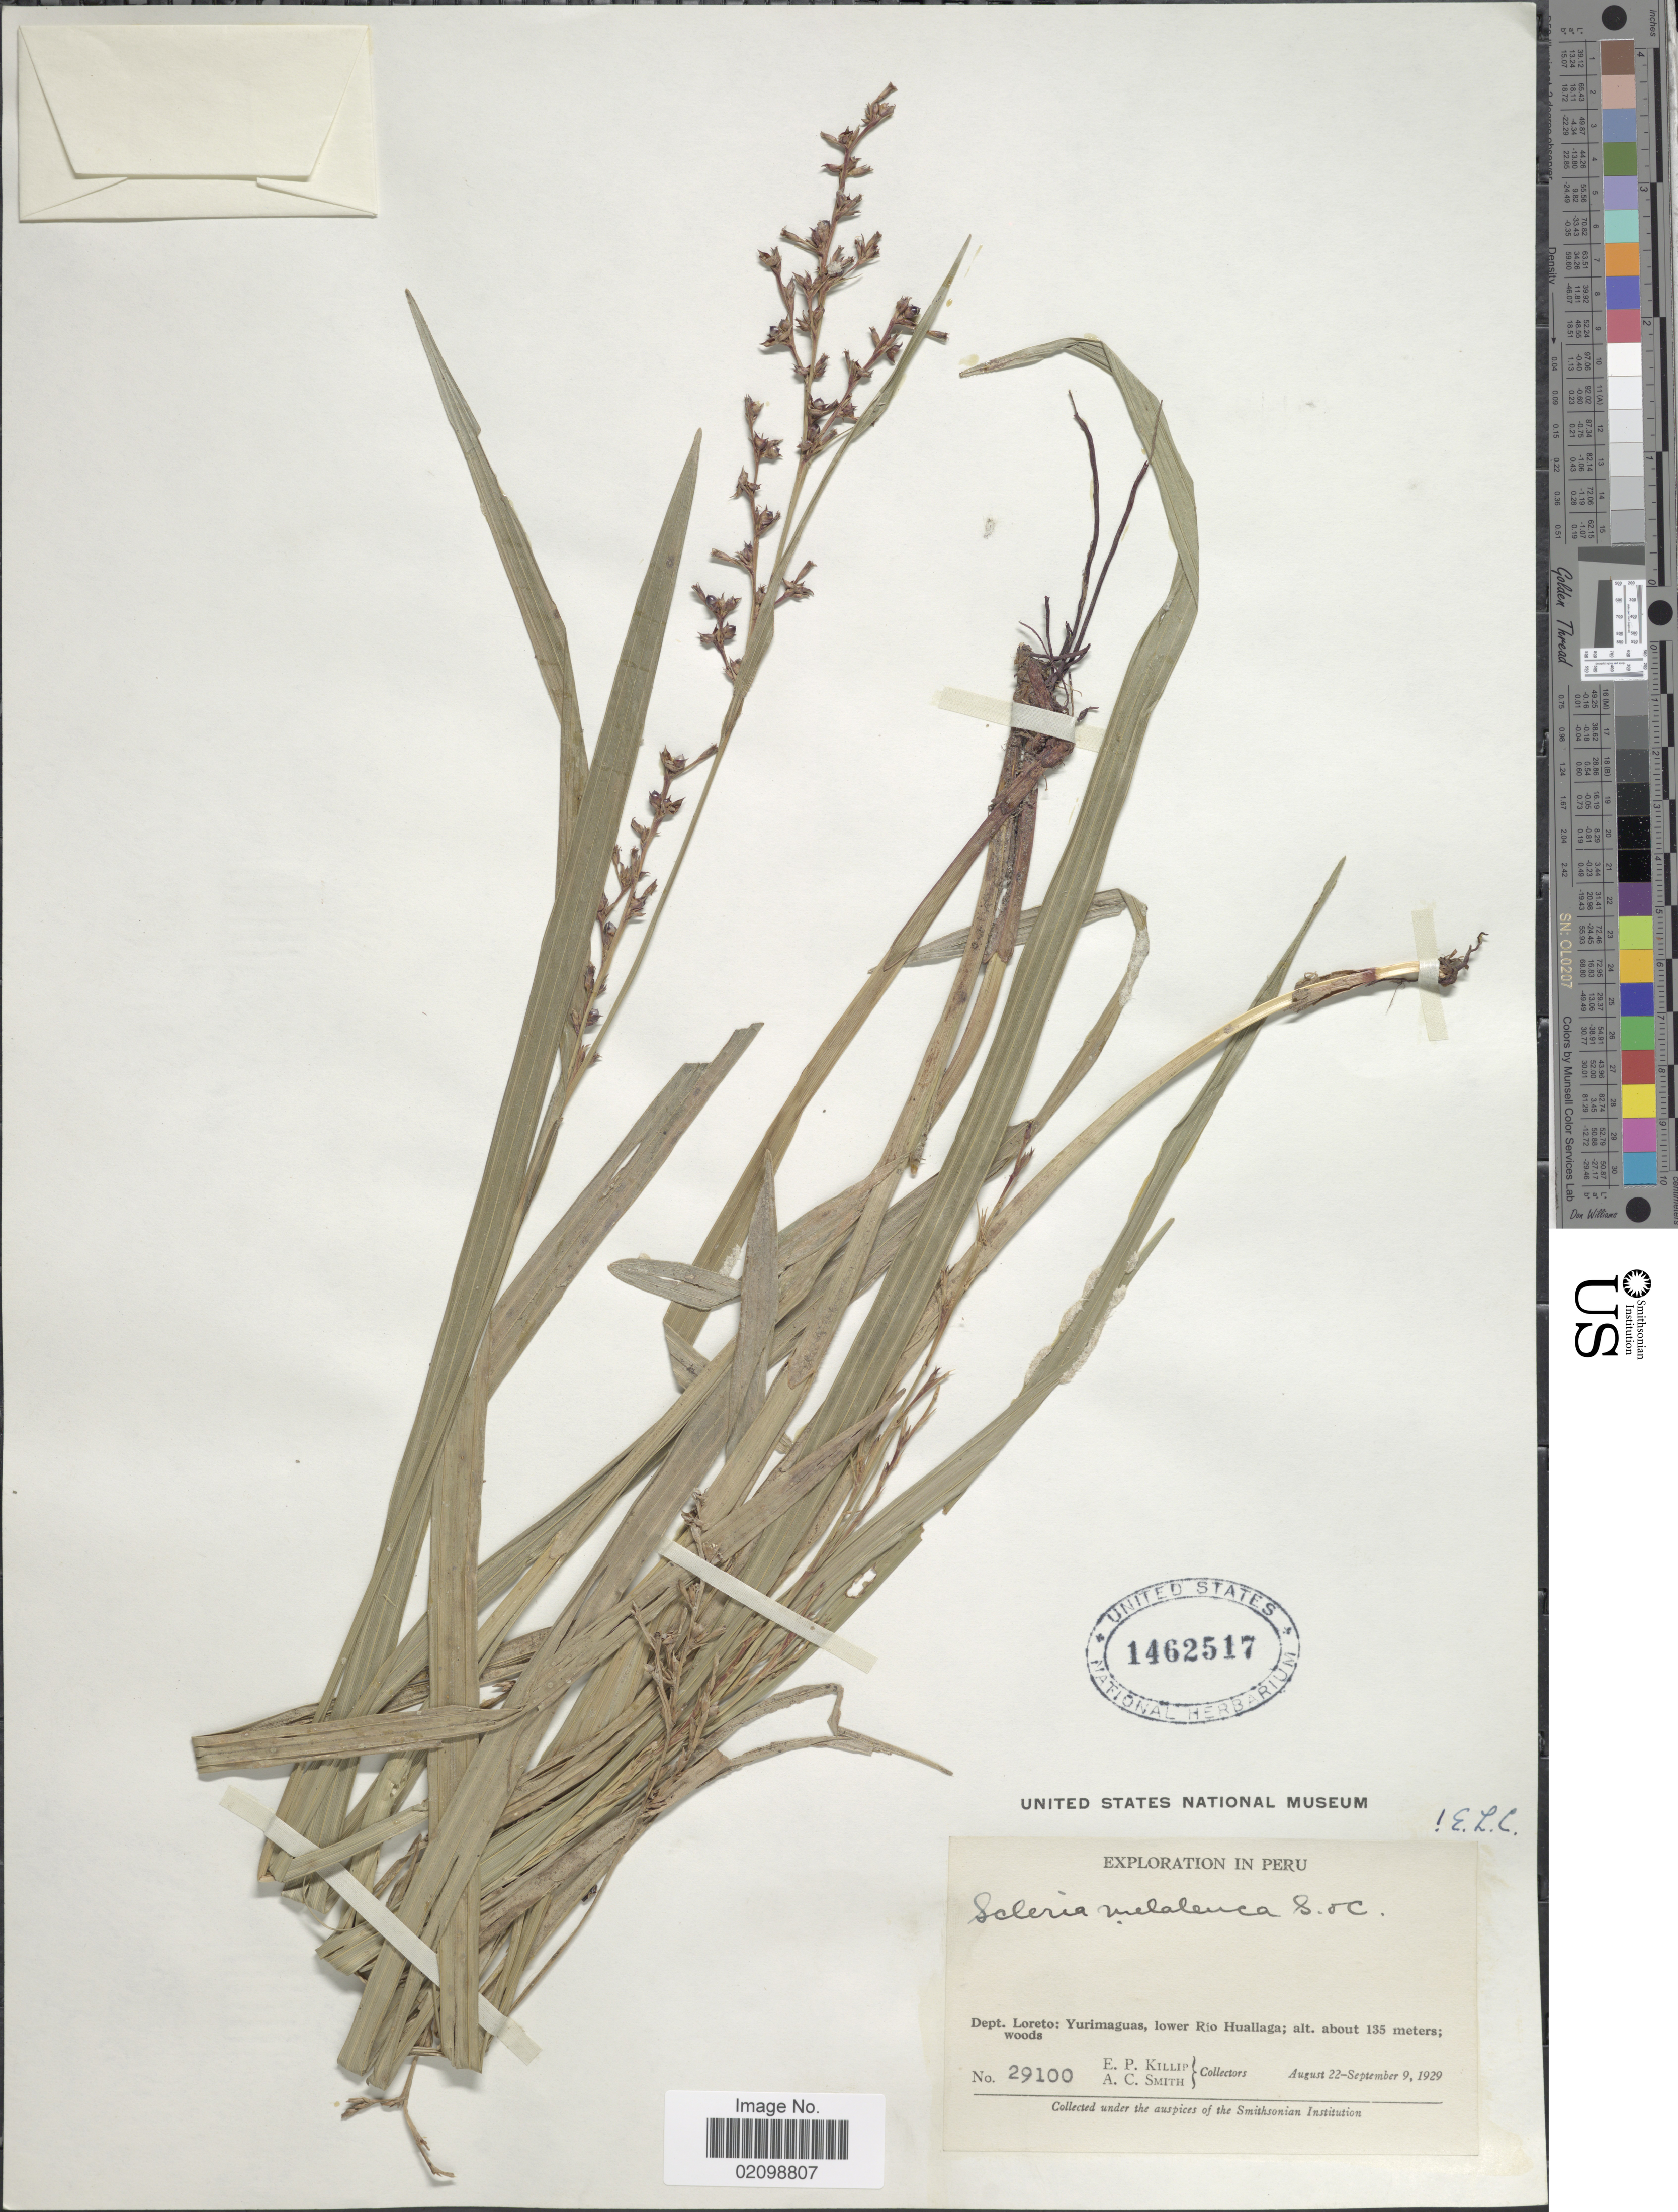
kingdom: Plantae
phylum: Tracheophyta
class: Liliopsida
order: Poales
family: Cyperaceae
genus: Scleria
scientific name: Scleria gaertneri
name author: Raddi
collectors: E. P. Killip & A. C. Smith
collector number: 29100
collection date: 1929-08-22/1929-09-09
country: Peru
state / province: Loreto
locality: Dept. Loreto: Yurimaguas, lower Rio Huallaga.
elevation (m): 135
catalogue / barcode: US 1462517